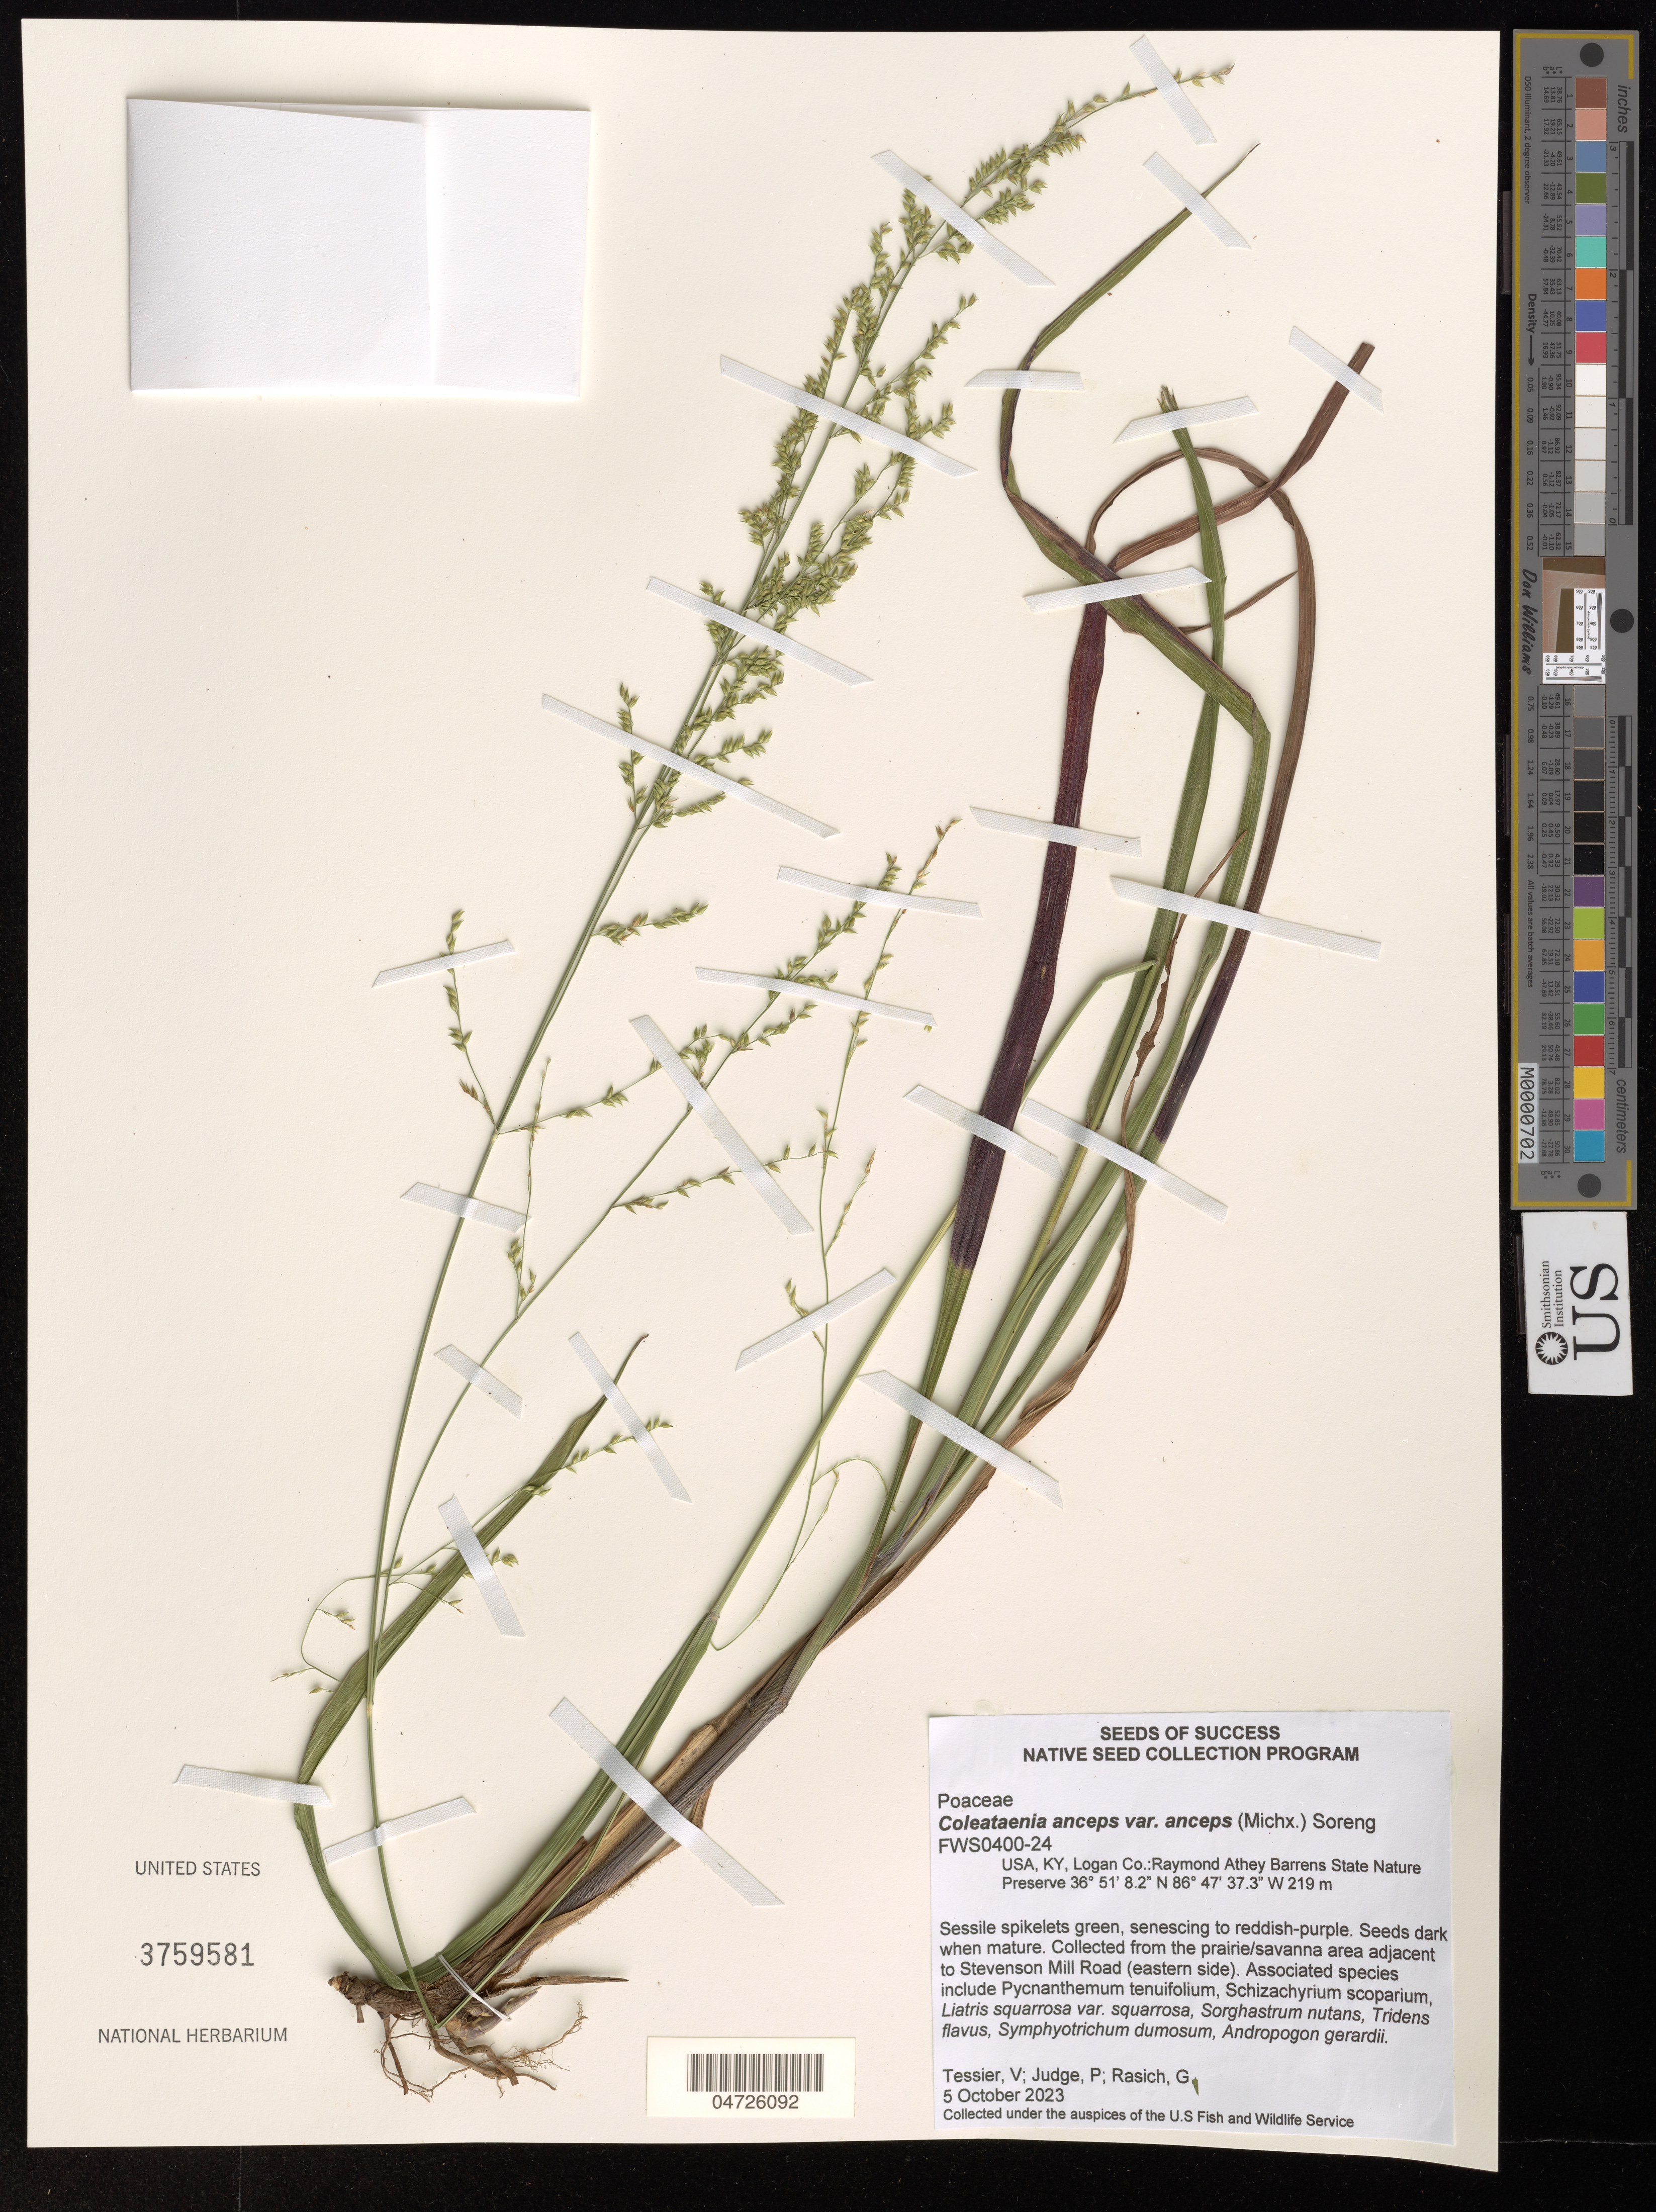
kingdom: Plantae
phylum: Tracheophyta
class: Liliopsida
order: Poales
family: Poaceae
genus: Coleataenia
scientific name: Coleataenia anceps var. anceps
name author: (Michx.) Soreng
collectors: V. Tessier, P. Judge & G. Rasich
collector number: FWS0400-24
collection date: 2023-10-05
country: United States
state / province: Kentucky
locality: Logan Co.: Raymond Athey Barrens State Nature Preserve.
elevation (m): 219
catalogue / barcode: US 3759581